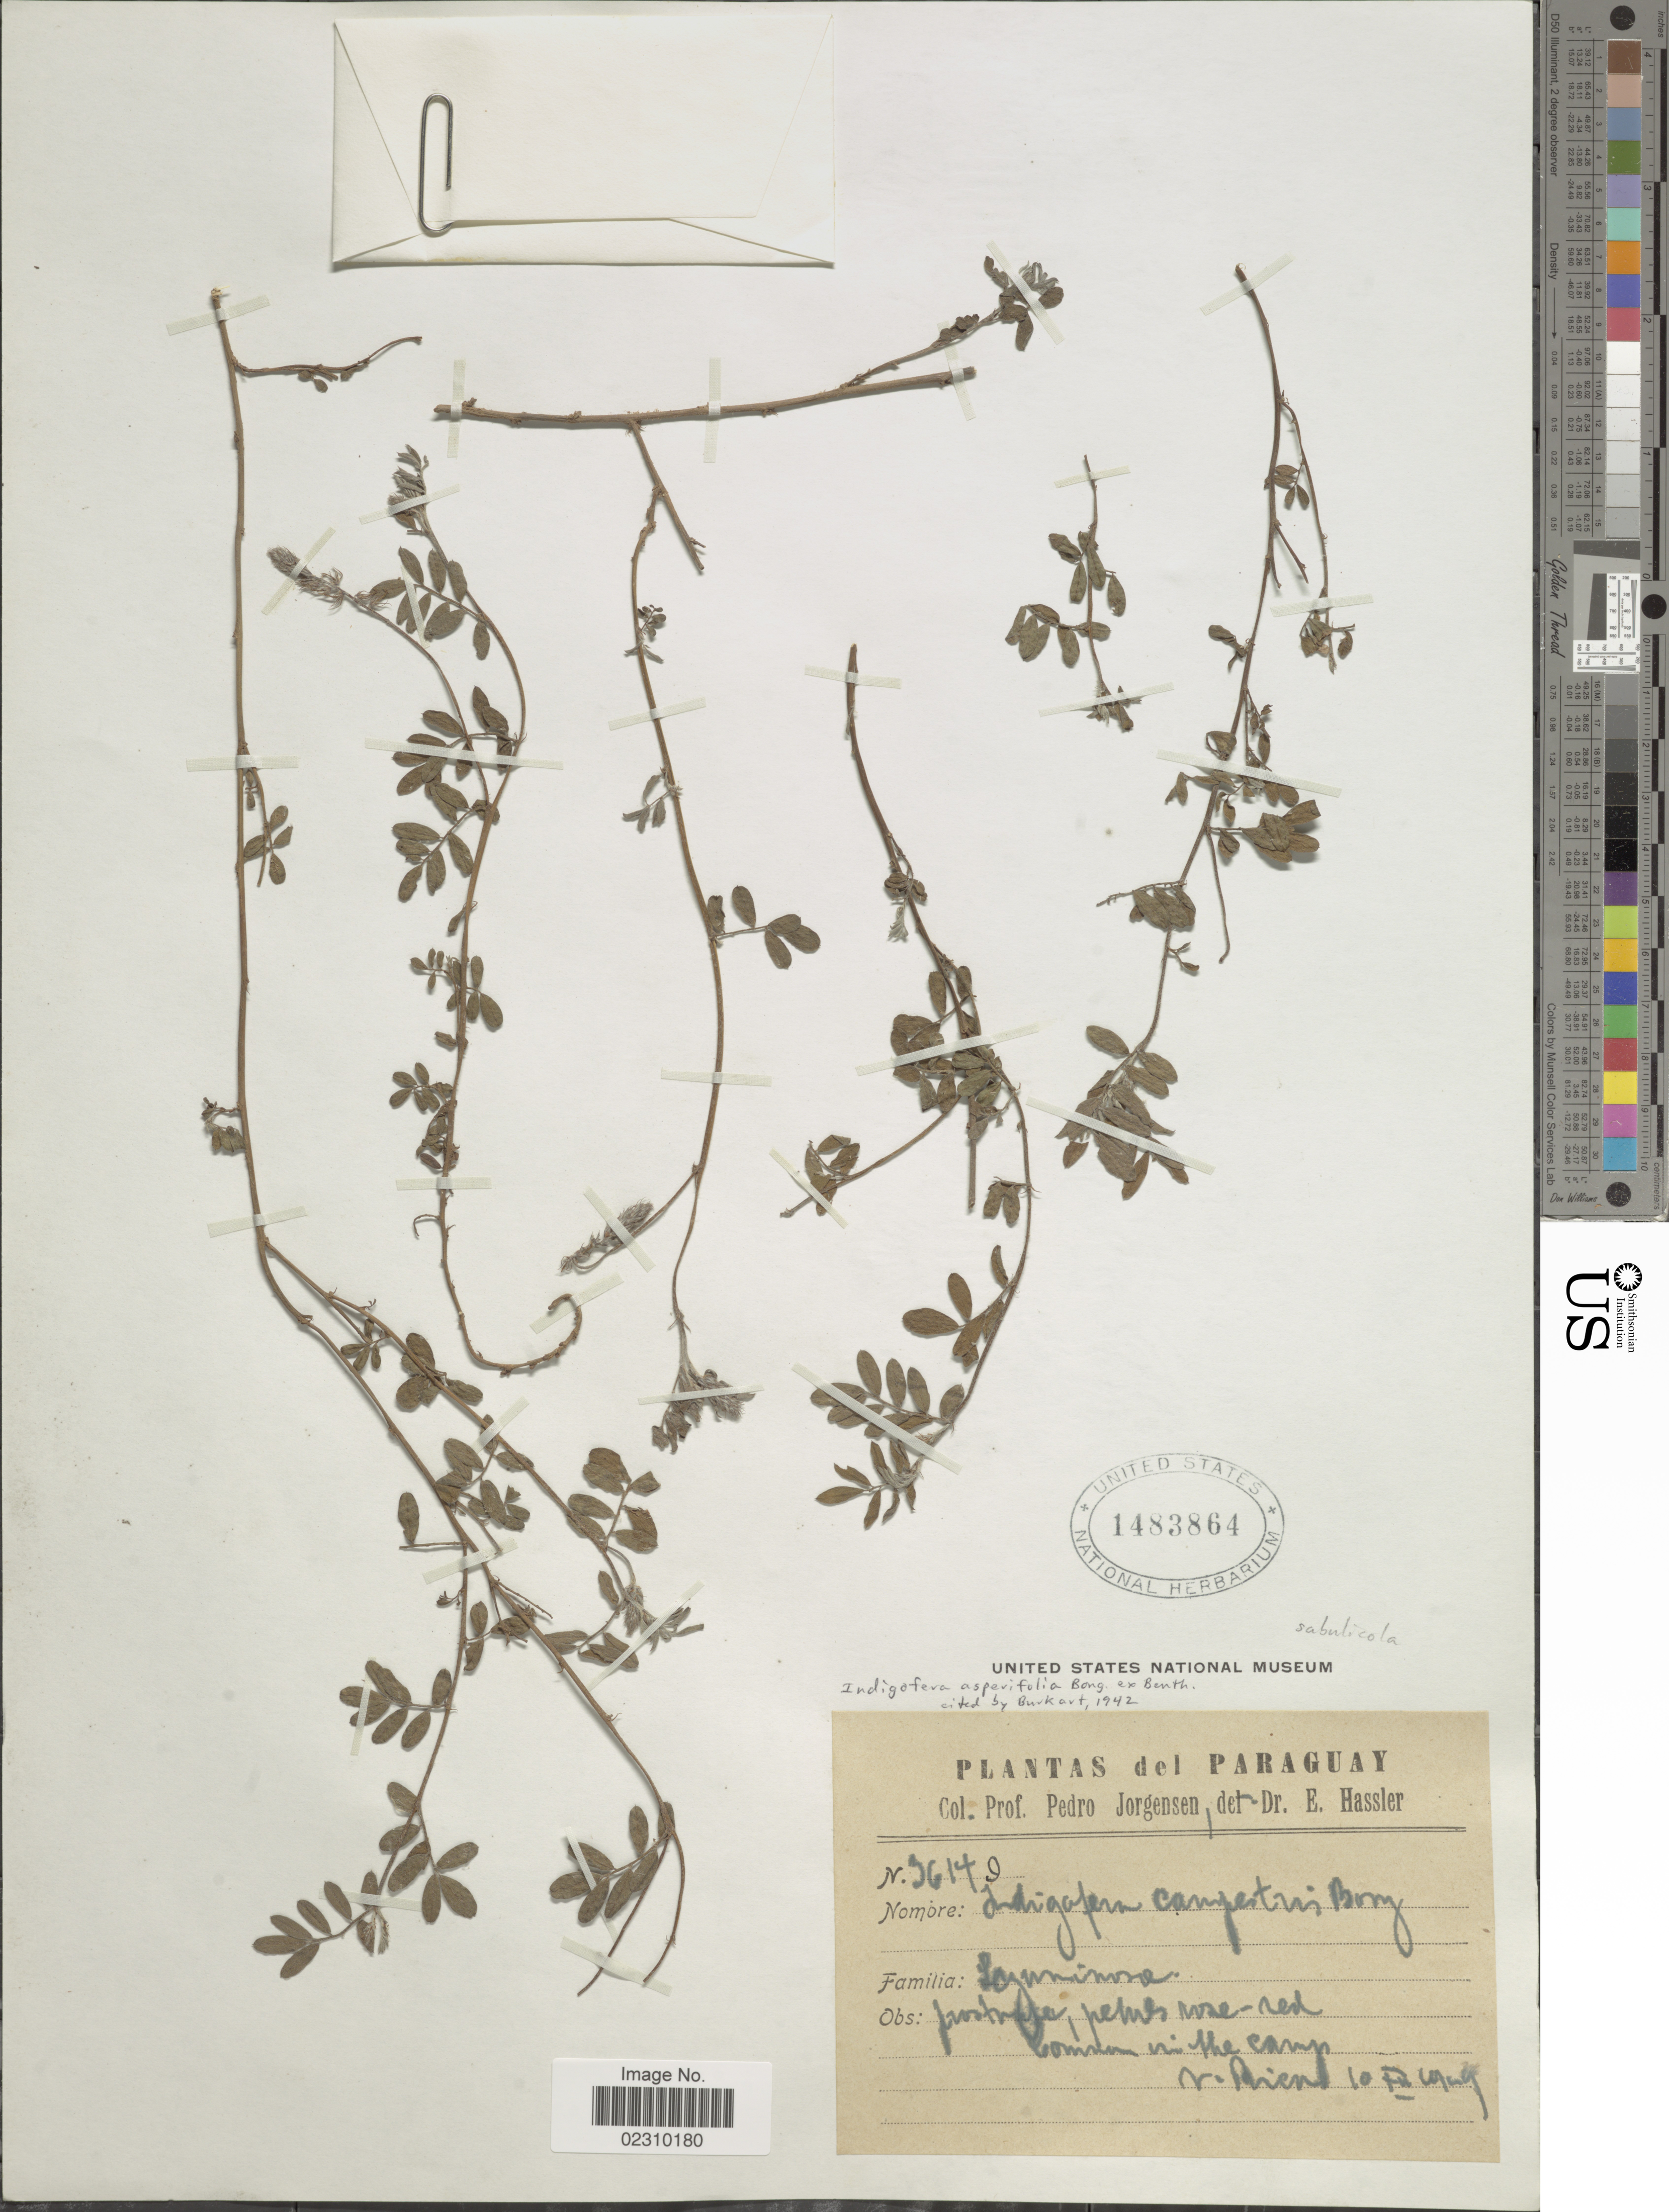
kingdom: Plantae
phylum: Tracheophyta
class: Magnoliopsida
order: Fabales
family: Fabaceae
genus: Indigofera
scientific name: Indigofera asperifolia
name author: Bong. ex Benth.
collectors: P. Jörgensen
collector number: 36149*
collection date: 1949-12-10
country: Paraguay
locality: V. Rica.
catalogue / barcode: US 1483864